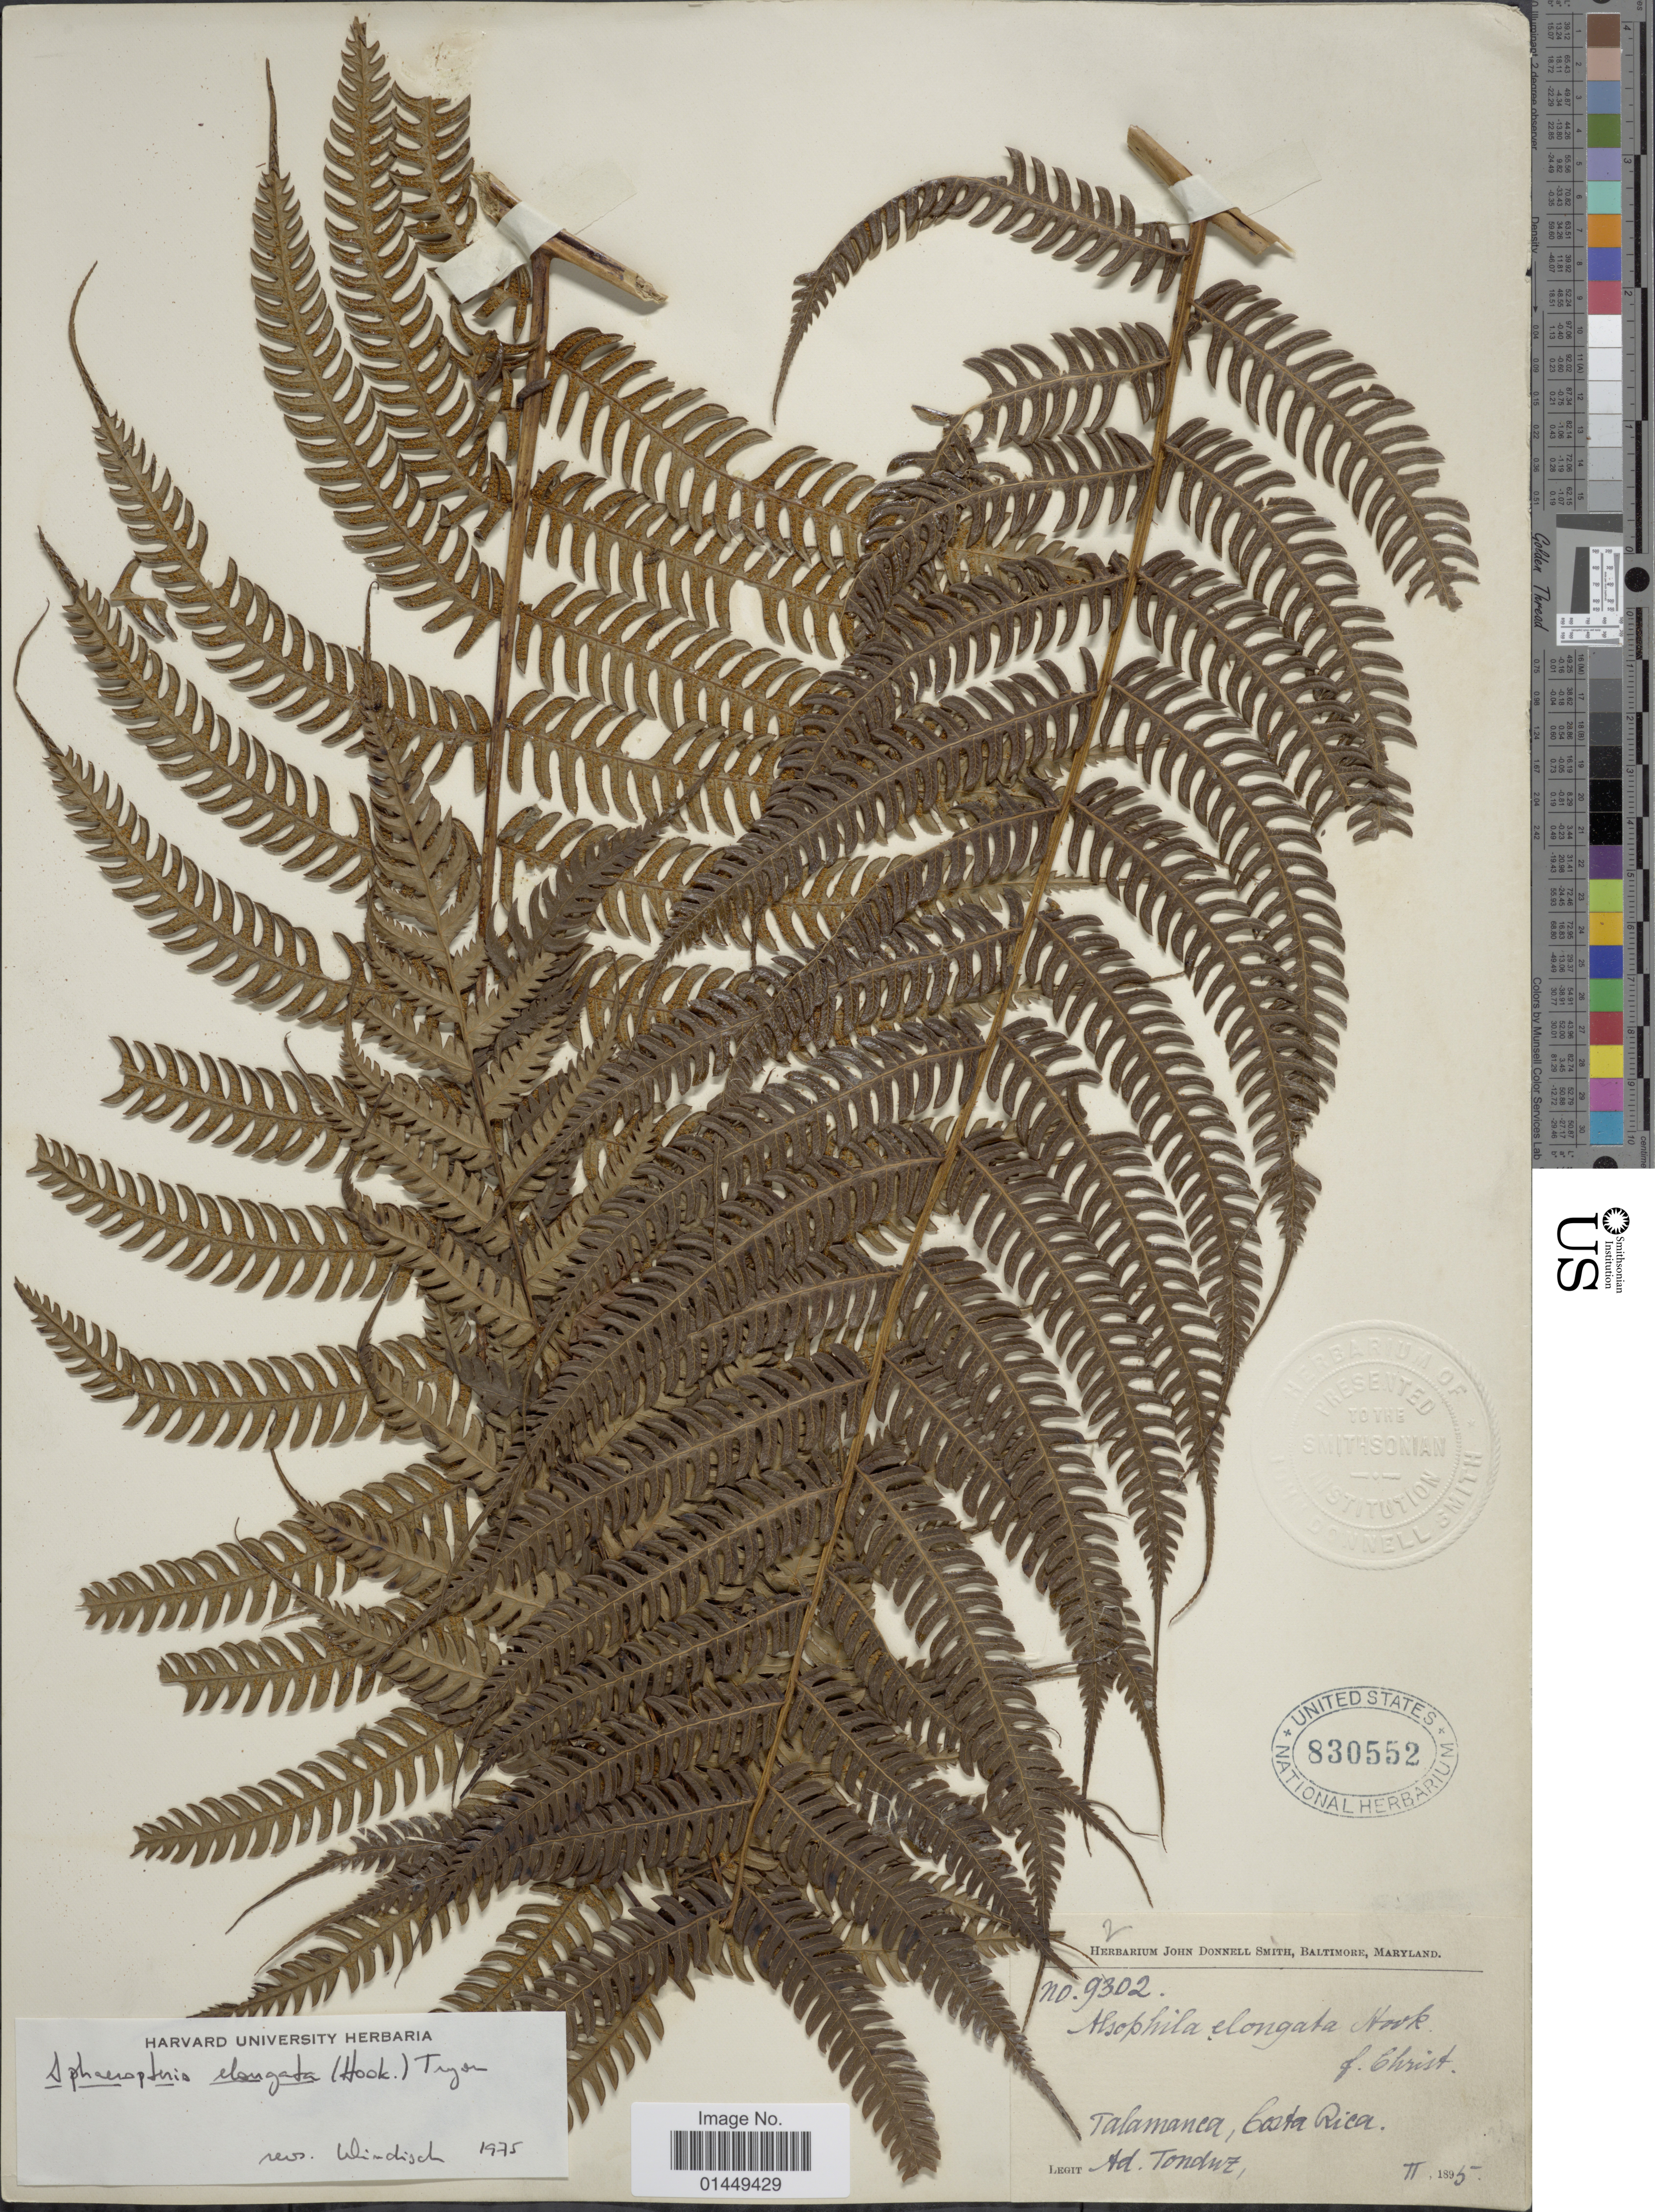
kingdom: Plantae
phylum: Tracheophyta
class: Polypodiopsida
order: Cyatheales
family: Cyatheaceae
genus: Cyathea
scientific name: Cyathea poeppigii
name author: (Hook.) Domin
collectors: A. Tonduz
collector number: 9302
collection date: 1895-02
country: Costa Rica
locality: Talamanca, Costa Rica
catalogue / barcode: US 830552